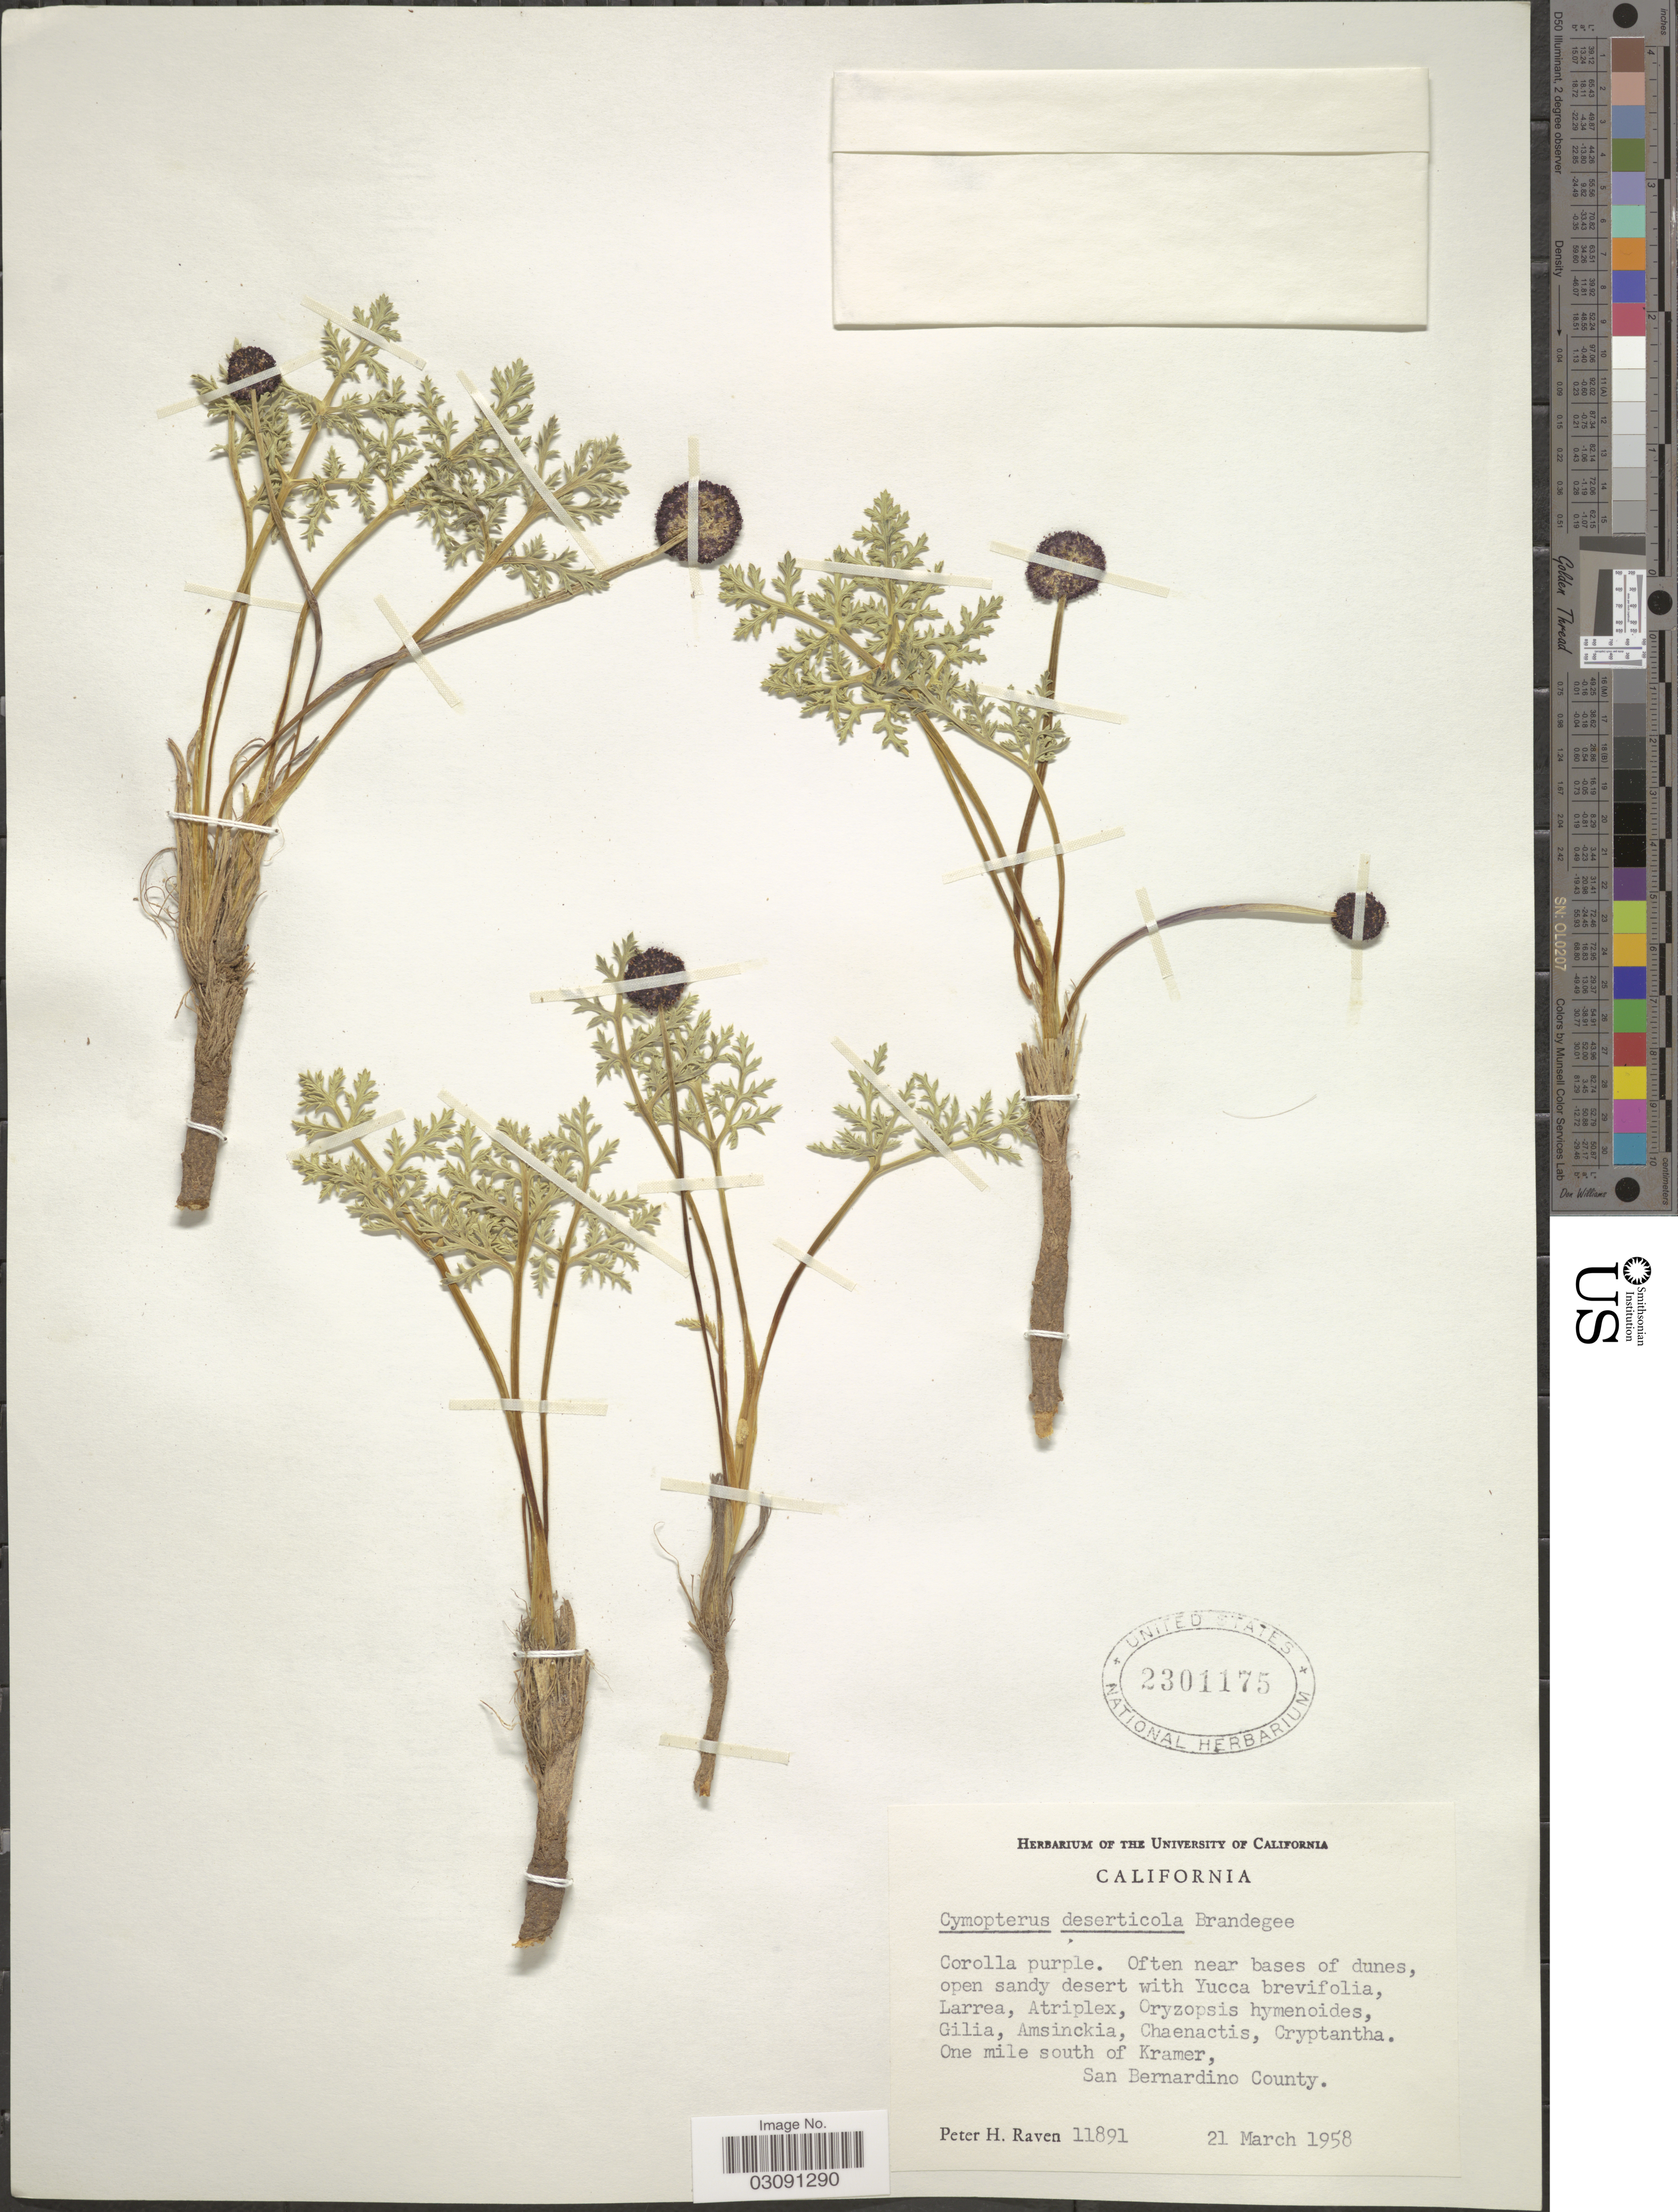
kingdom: Plantae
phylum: Tracheophyta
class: Magnoliopsida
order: Apiales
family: Apiaceae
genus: Cymopterus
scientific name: Cymopterus deserticola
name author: Brandegee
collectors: P. Raven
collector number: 11891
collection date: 1958-03-21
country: United States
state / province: California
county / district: San Bernardino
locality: One mile south of Kramer, San Bernardino County.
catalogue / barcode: US 2301175